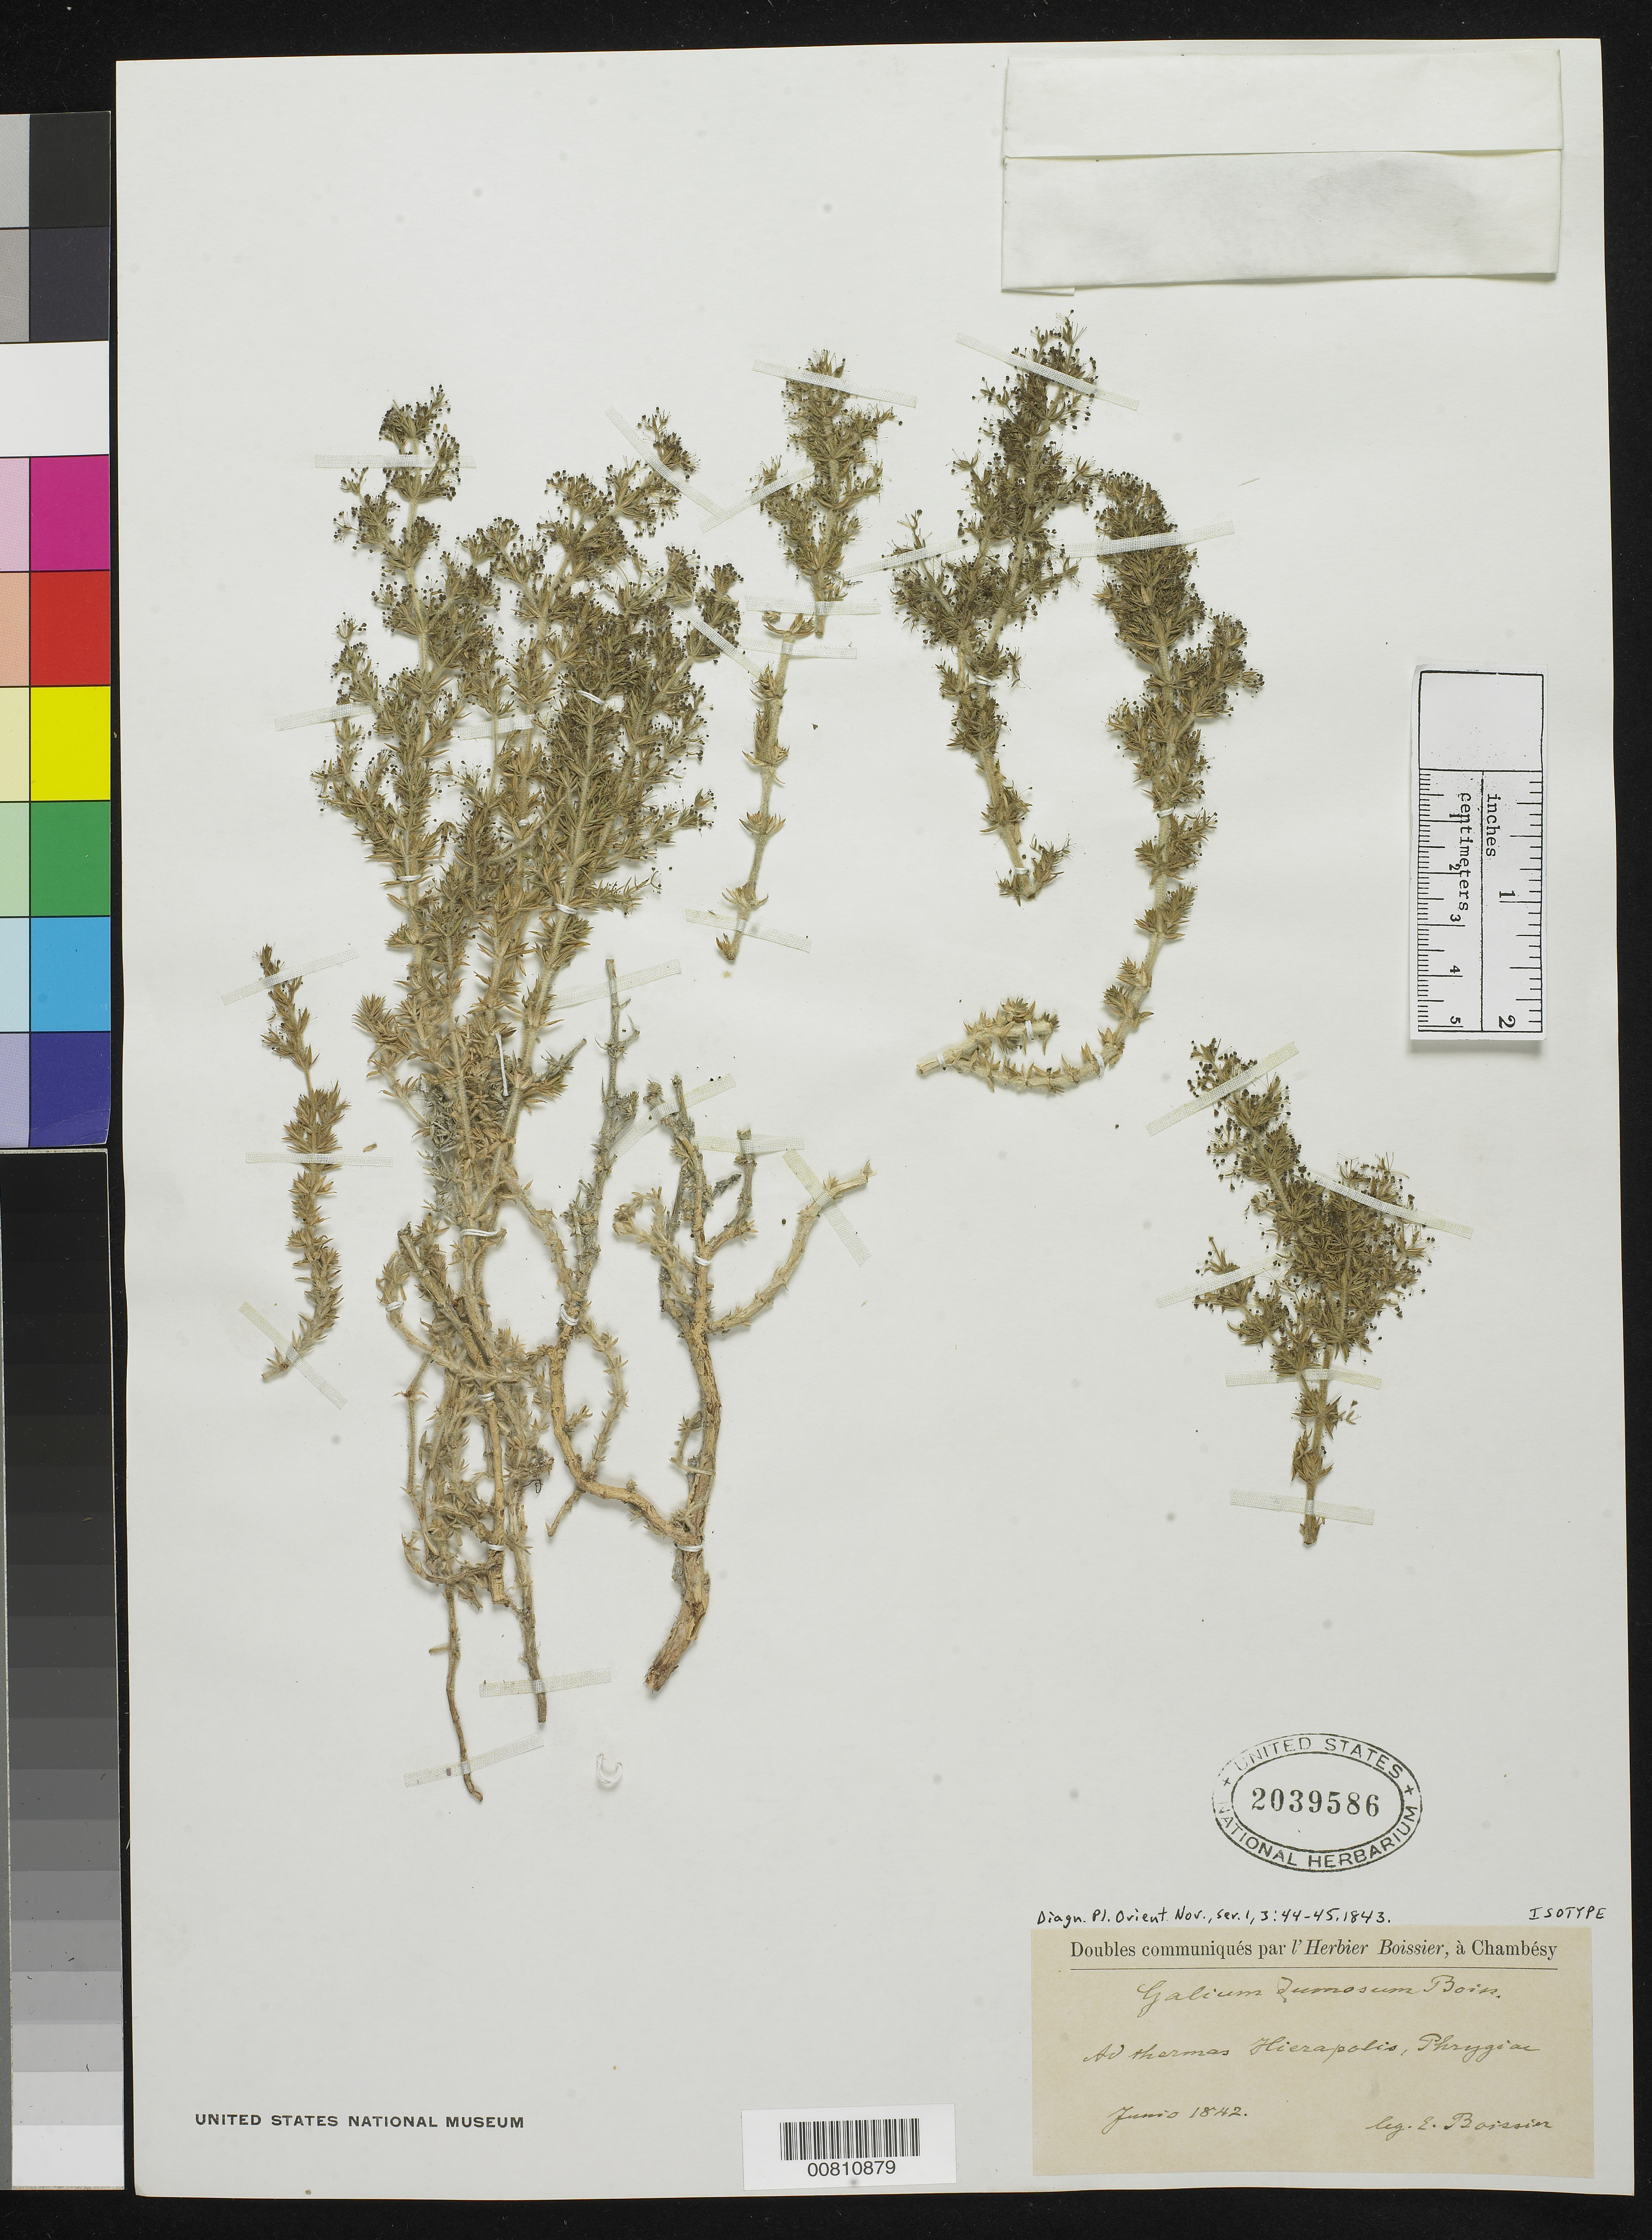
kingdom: Plantae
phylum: Tracheophyta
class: Magnoliopsida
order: Gentianales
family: Rubiaceae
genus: Galium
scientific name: Galium dumosum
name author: Boiss.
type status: Isotype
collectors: P. Boissier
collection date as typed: Jun 1842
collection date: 1842-06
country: Turkey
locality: Ad thermas Hierapolis, Phrygia.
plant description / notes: Another sheet at US is dated July 1842 and presumably not type material.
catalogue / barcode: US 2039586